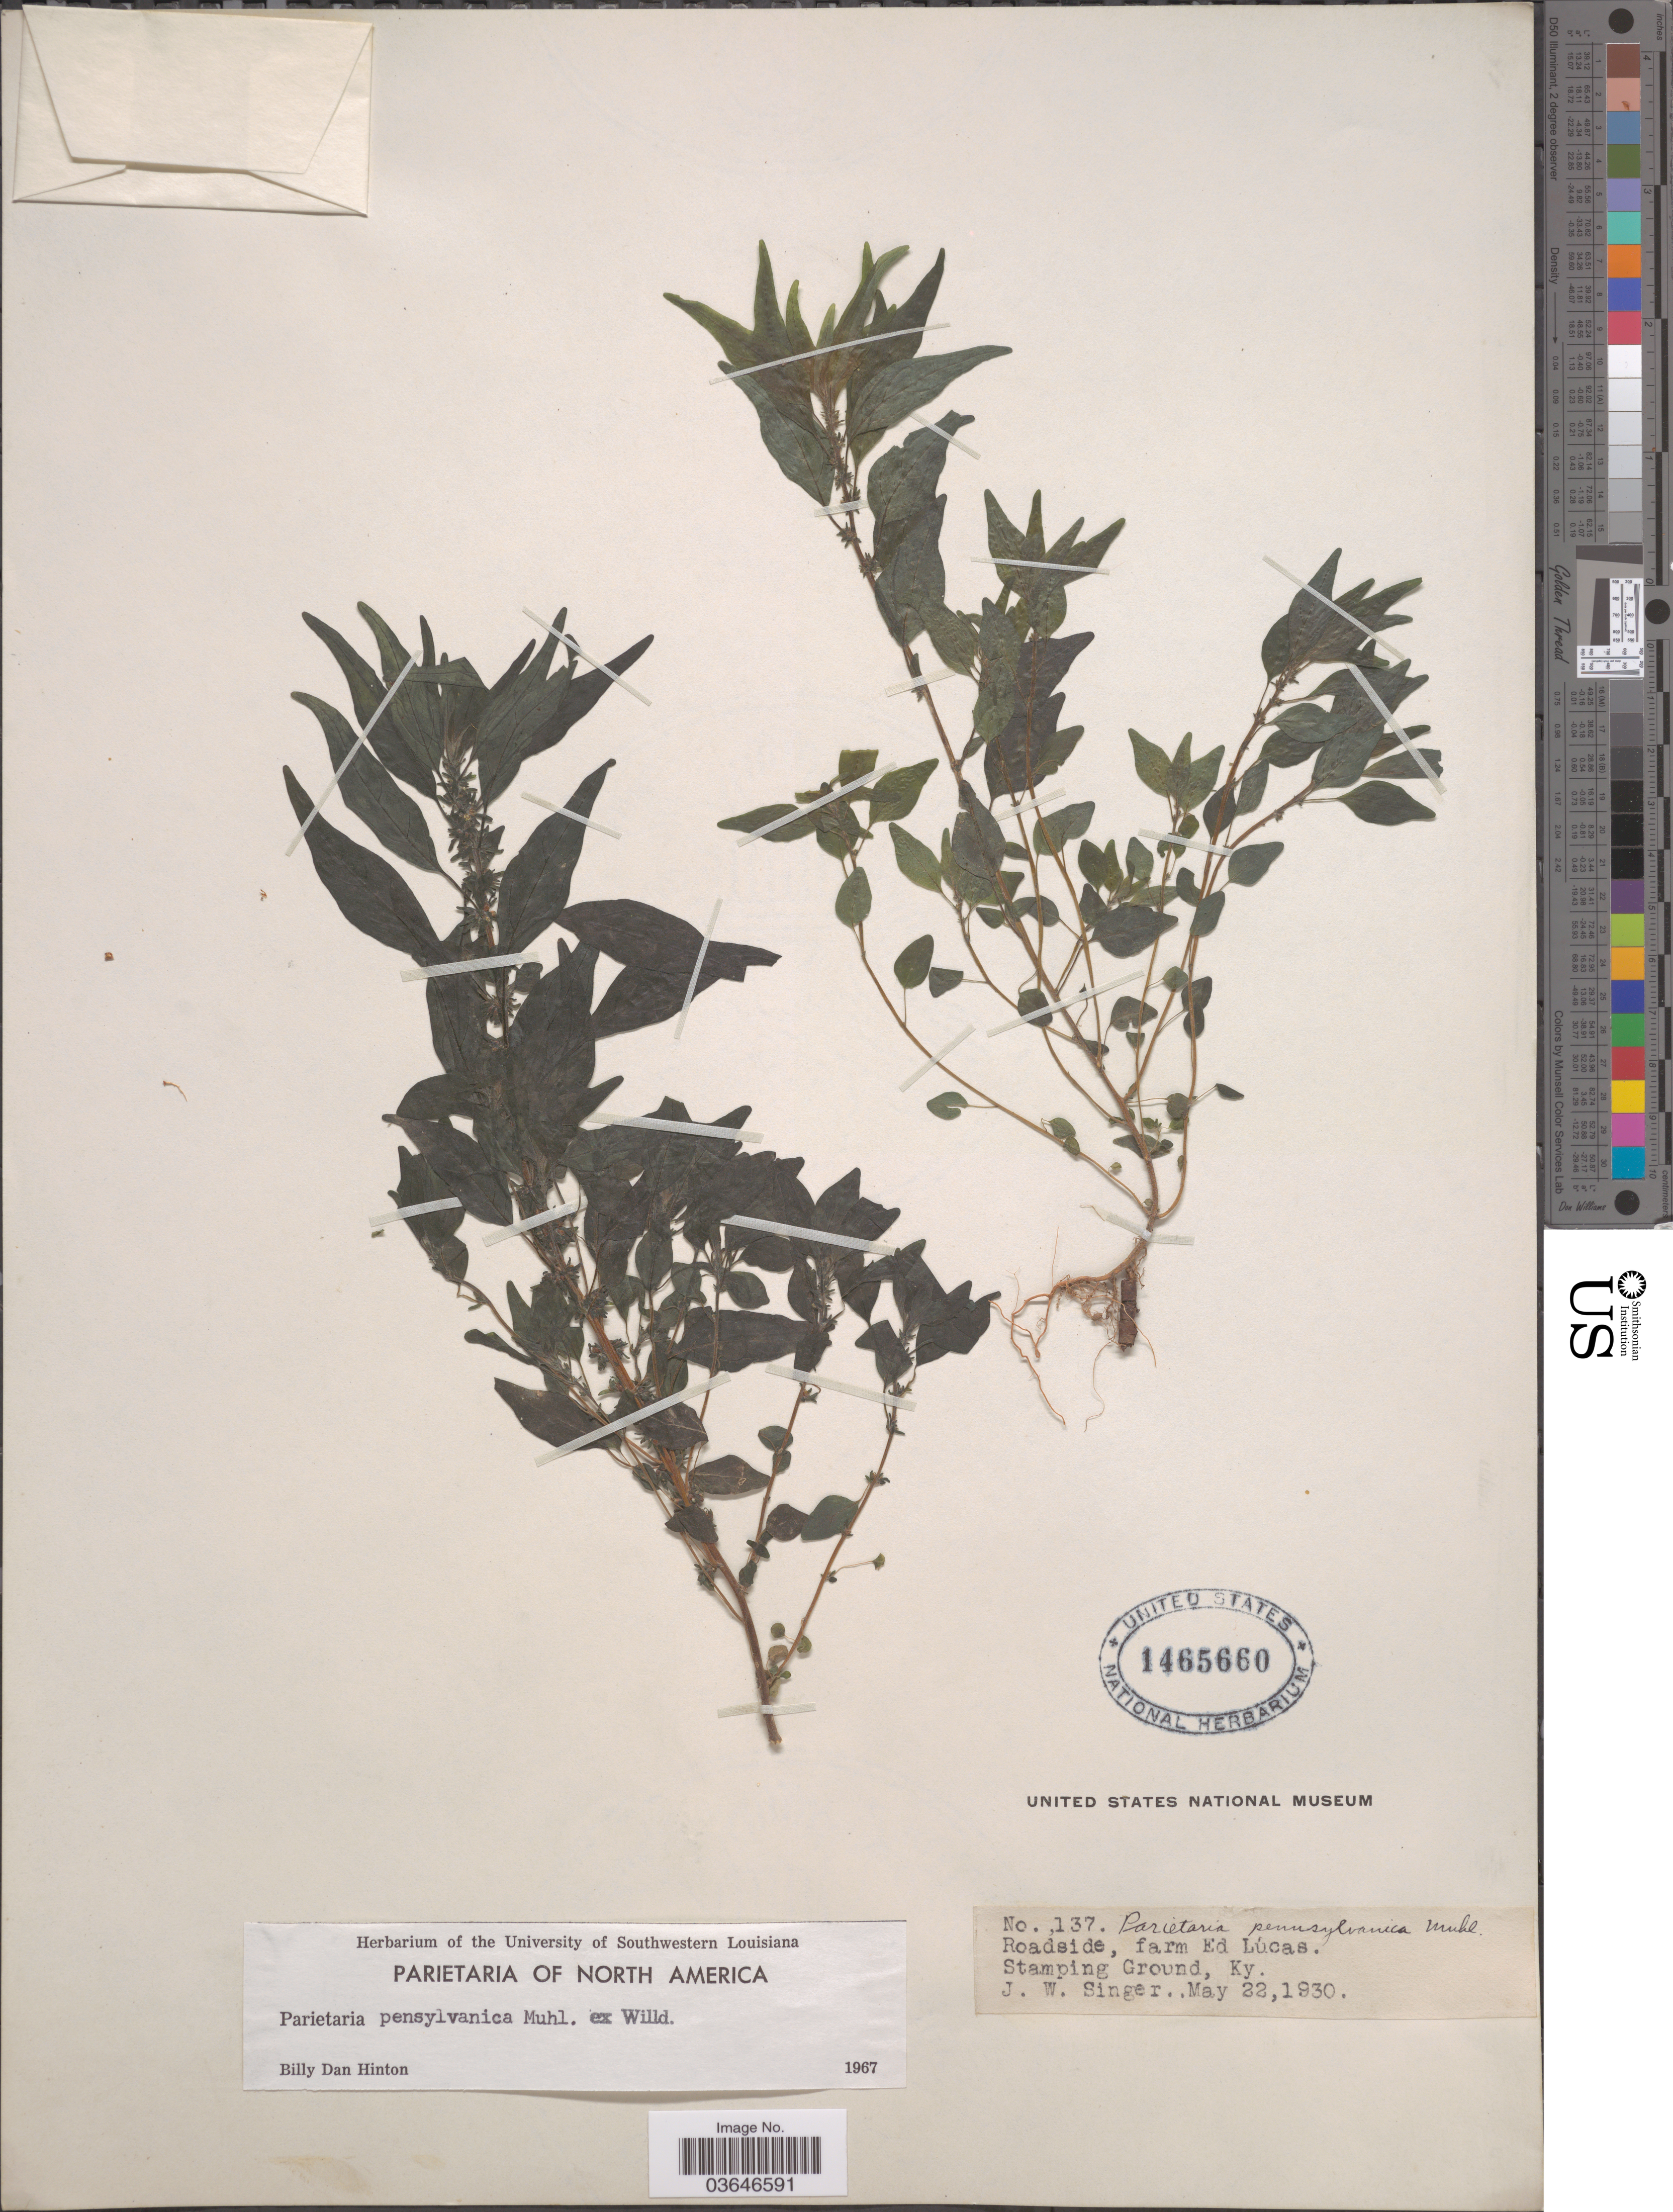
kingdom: Plantae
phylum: Tracheophyta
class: Magnoliopsida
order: Rosales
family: Urticaceae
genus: Parietaria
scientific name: Parietaria pensylvanica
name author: Muhl. ex Willd.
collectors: J. EW. Singer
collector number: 137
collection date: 1930-05-22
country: United States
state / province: Kentucky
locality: Roadside, farm Ed Lucas. Stamping Ground.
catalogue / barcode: US 1465660